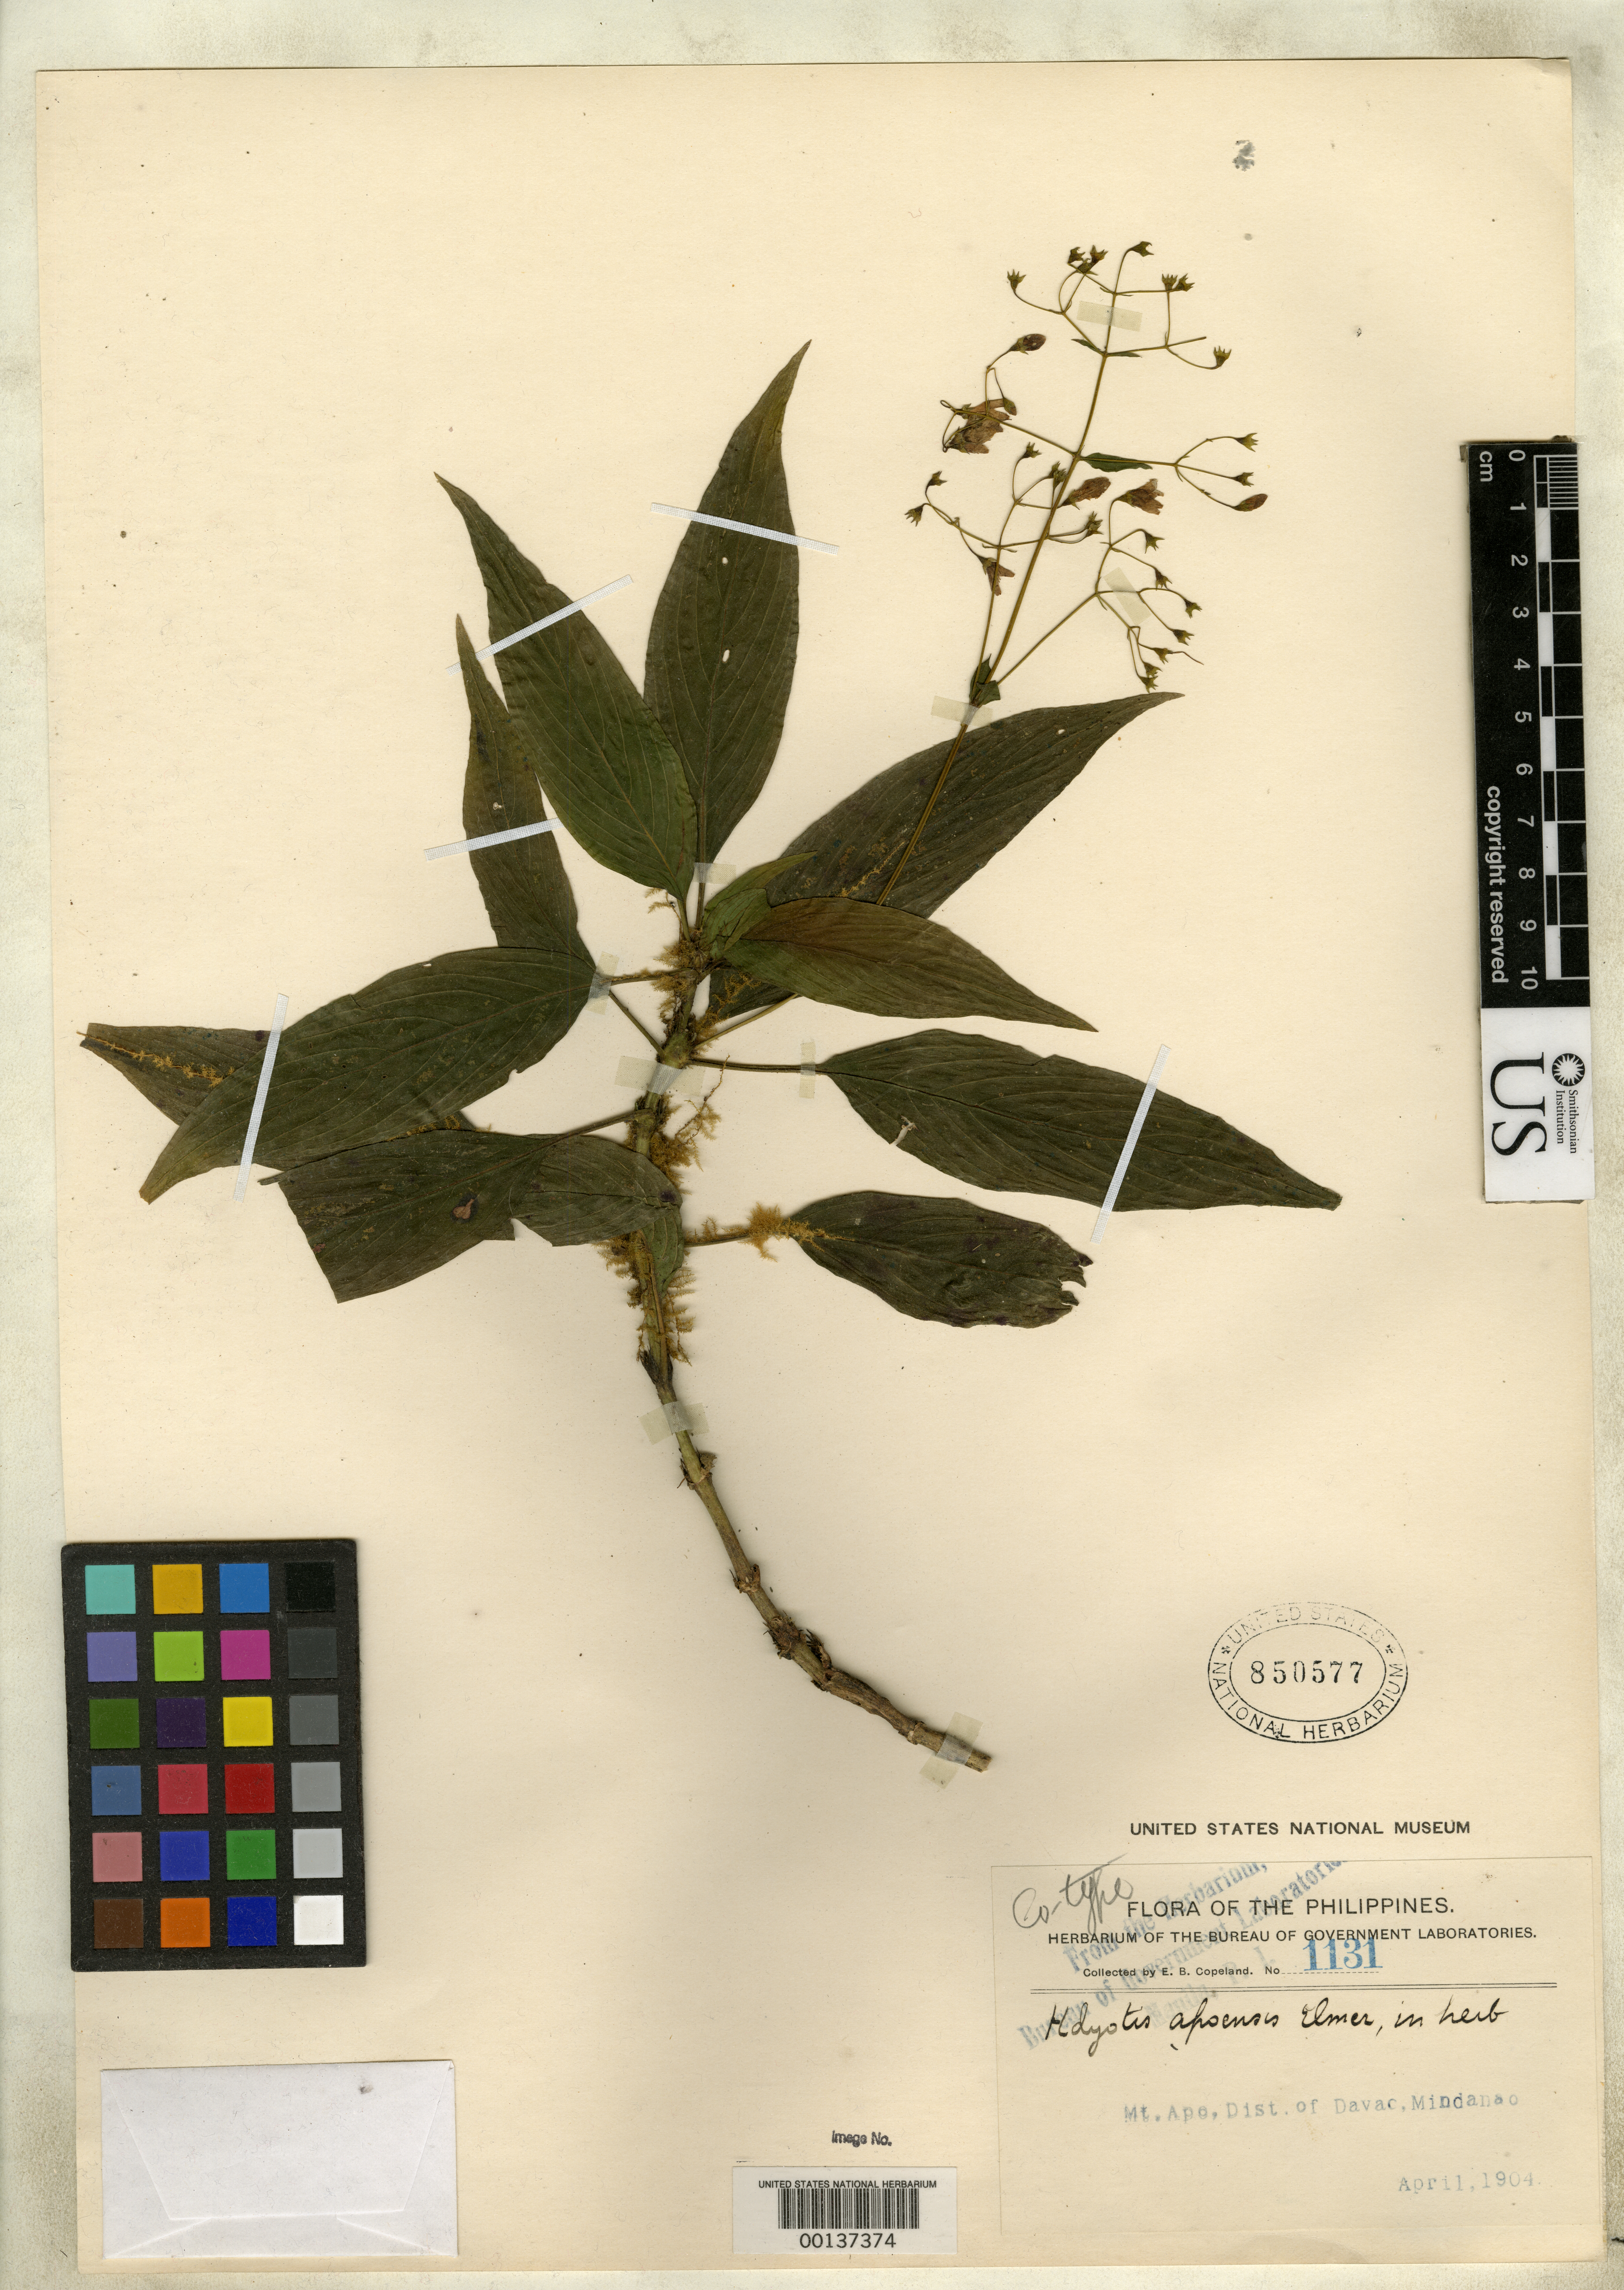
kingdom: Plantae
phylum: Tracheophyta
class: Magnoliopsida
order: Gentianales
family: Rubiaceae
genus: Oldenlandia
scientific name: Oldenlandia apoensis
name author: Elmer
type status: Isotype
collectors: E. B. Copeland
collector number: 1131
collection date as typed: Apr 1904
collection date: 1904-04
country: Philippines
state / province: Davao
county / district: Davao del Sur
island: Mindanao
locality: Mt. Apo.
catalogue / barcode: US 850577